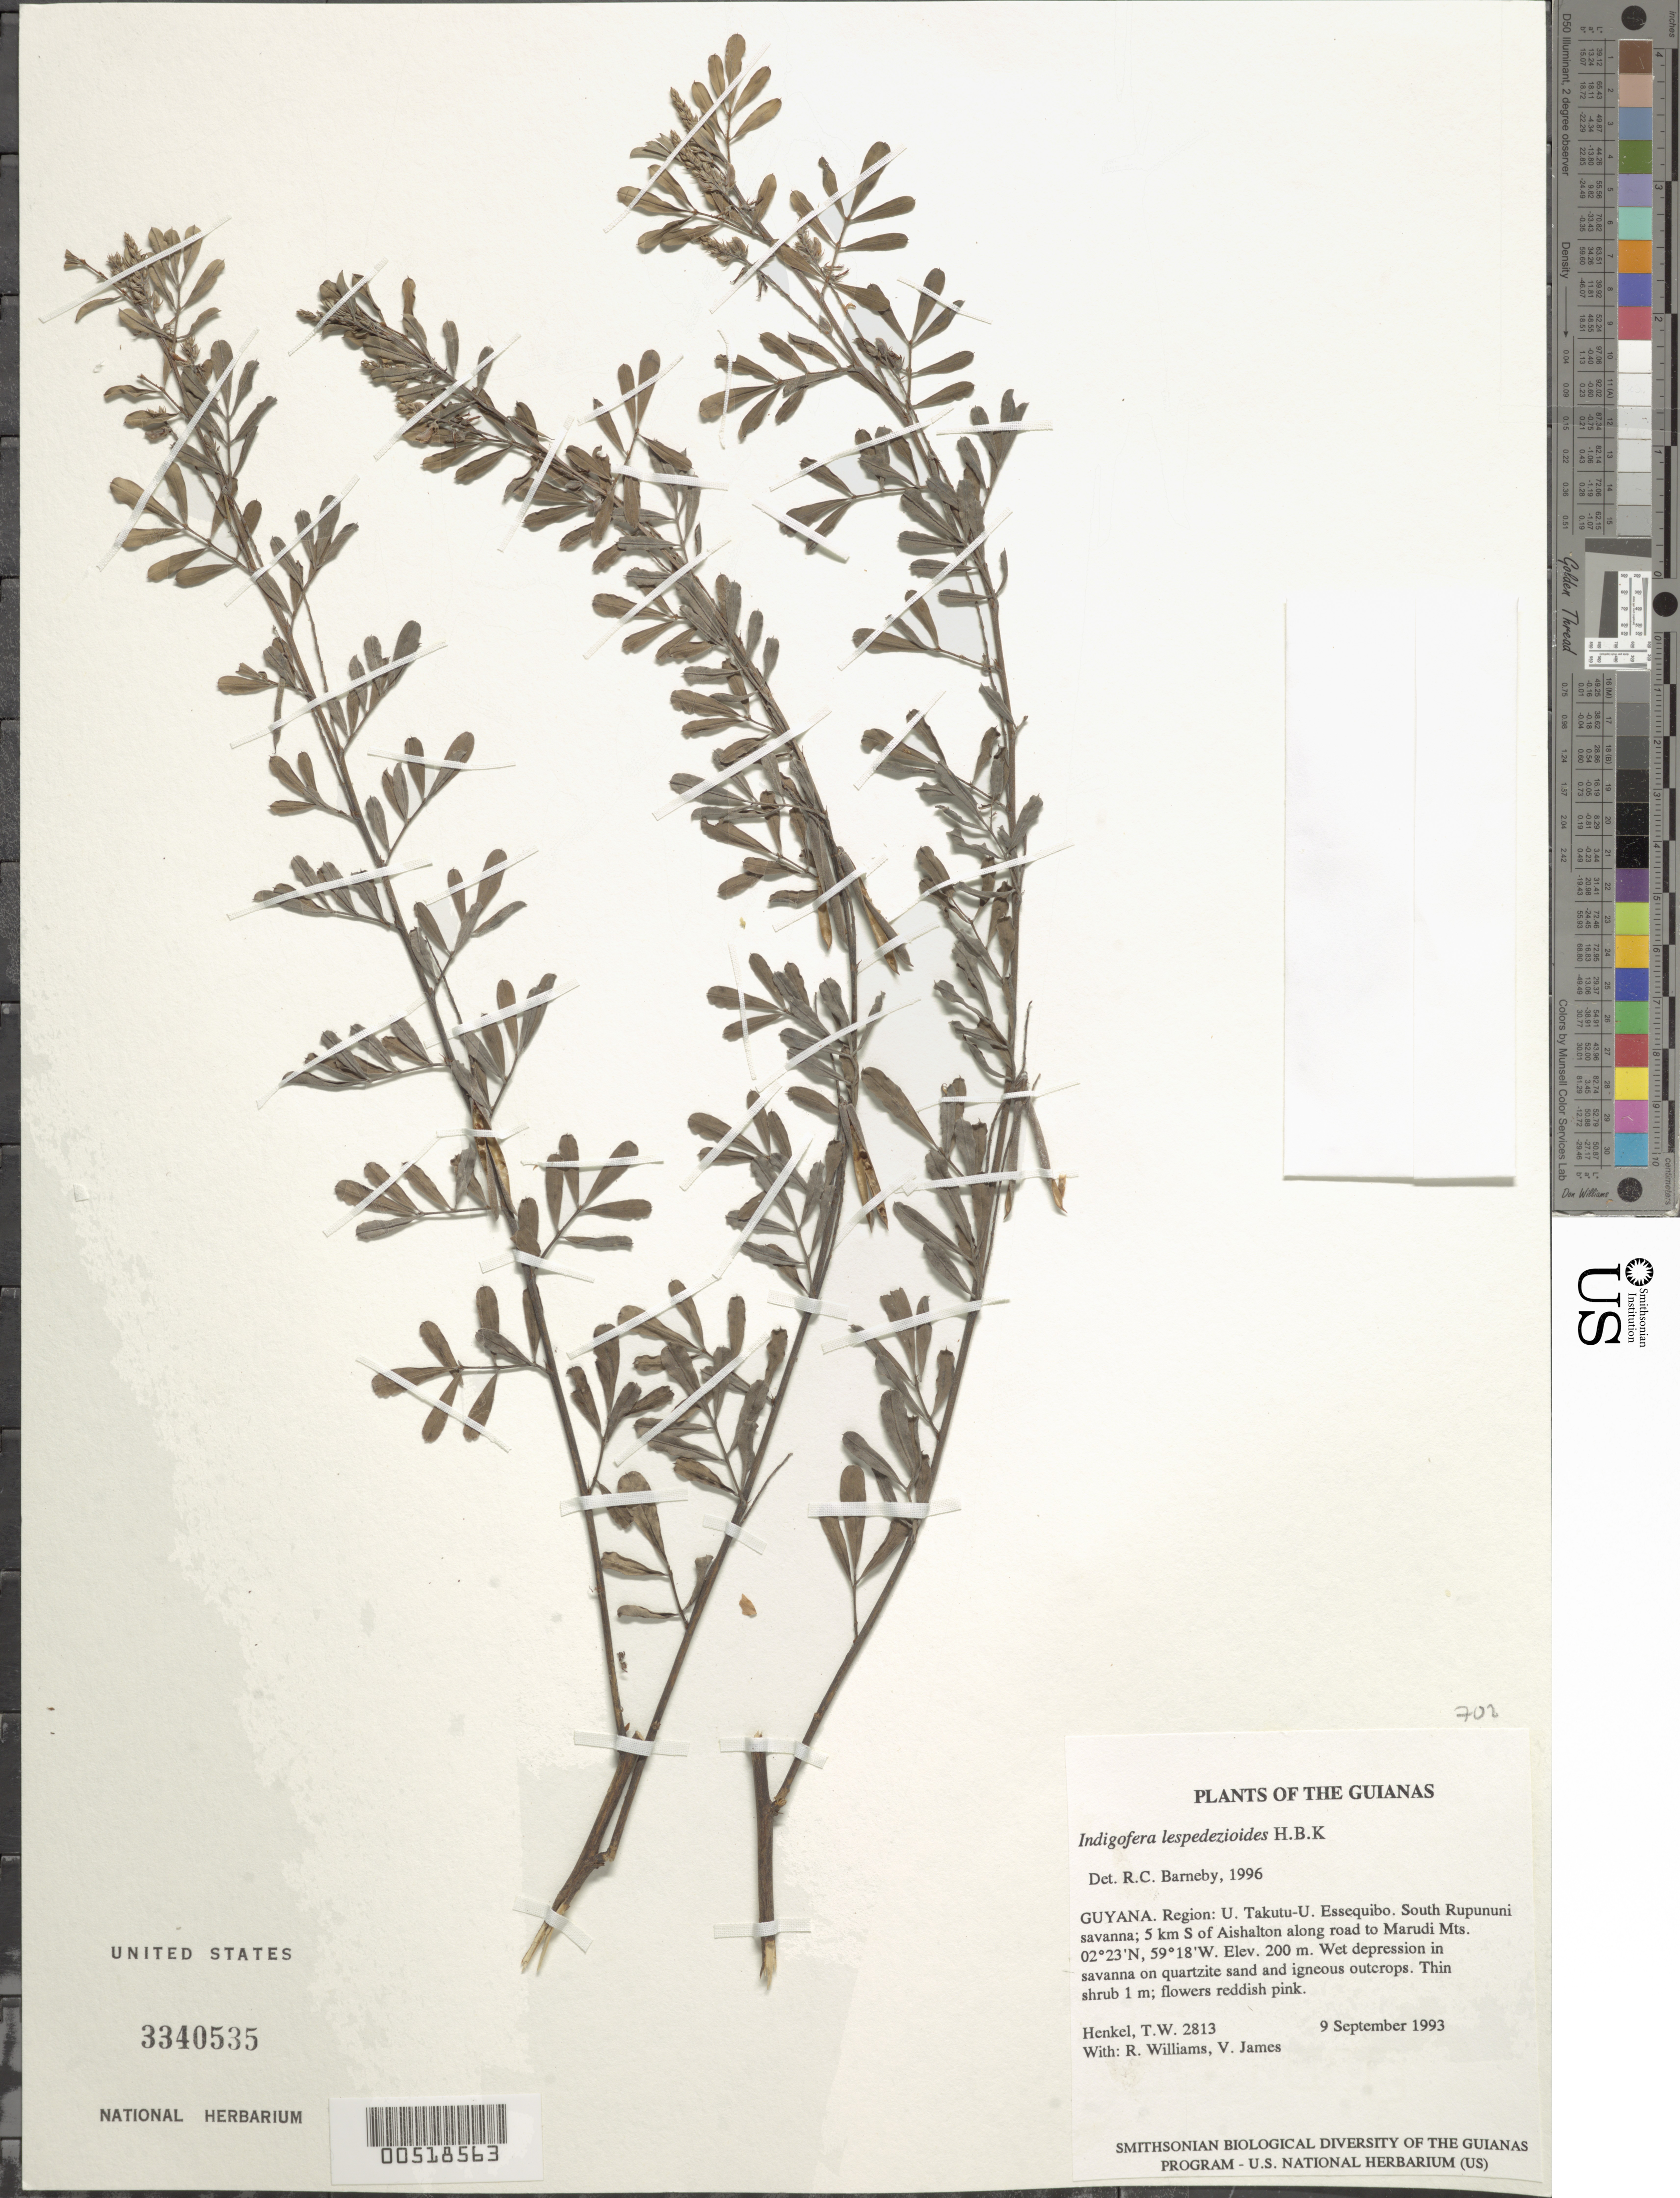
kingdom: Plantae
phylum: Tracheophyta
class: Magnoliopsida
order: Fabales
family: Fabaceae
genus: Indigofera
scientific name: Indigofera lespedezioides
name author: Kunth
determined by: Barneby, Rupert C., (NY)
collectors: T. Henkel, R. Williams & V. James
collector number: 2813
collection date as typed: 9 September 1993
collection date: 1993-09-09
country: Guyana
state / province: U. Takutu-U. Essequibo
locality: South Rupununi savanna; 5 km S of Aishalton along road to Marudi Mts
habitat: Wet depression in savanna on quartzite sand and igneous outcrops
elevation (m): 200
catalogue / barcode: US 3340535